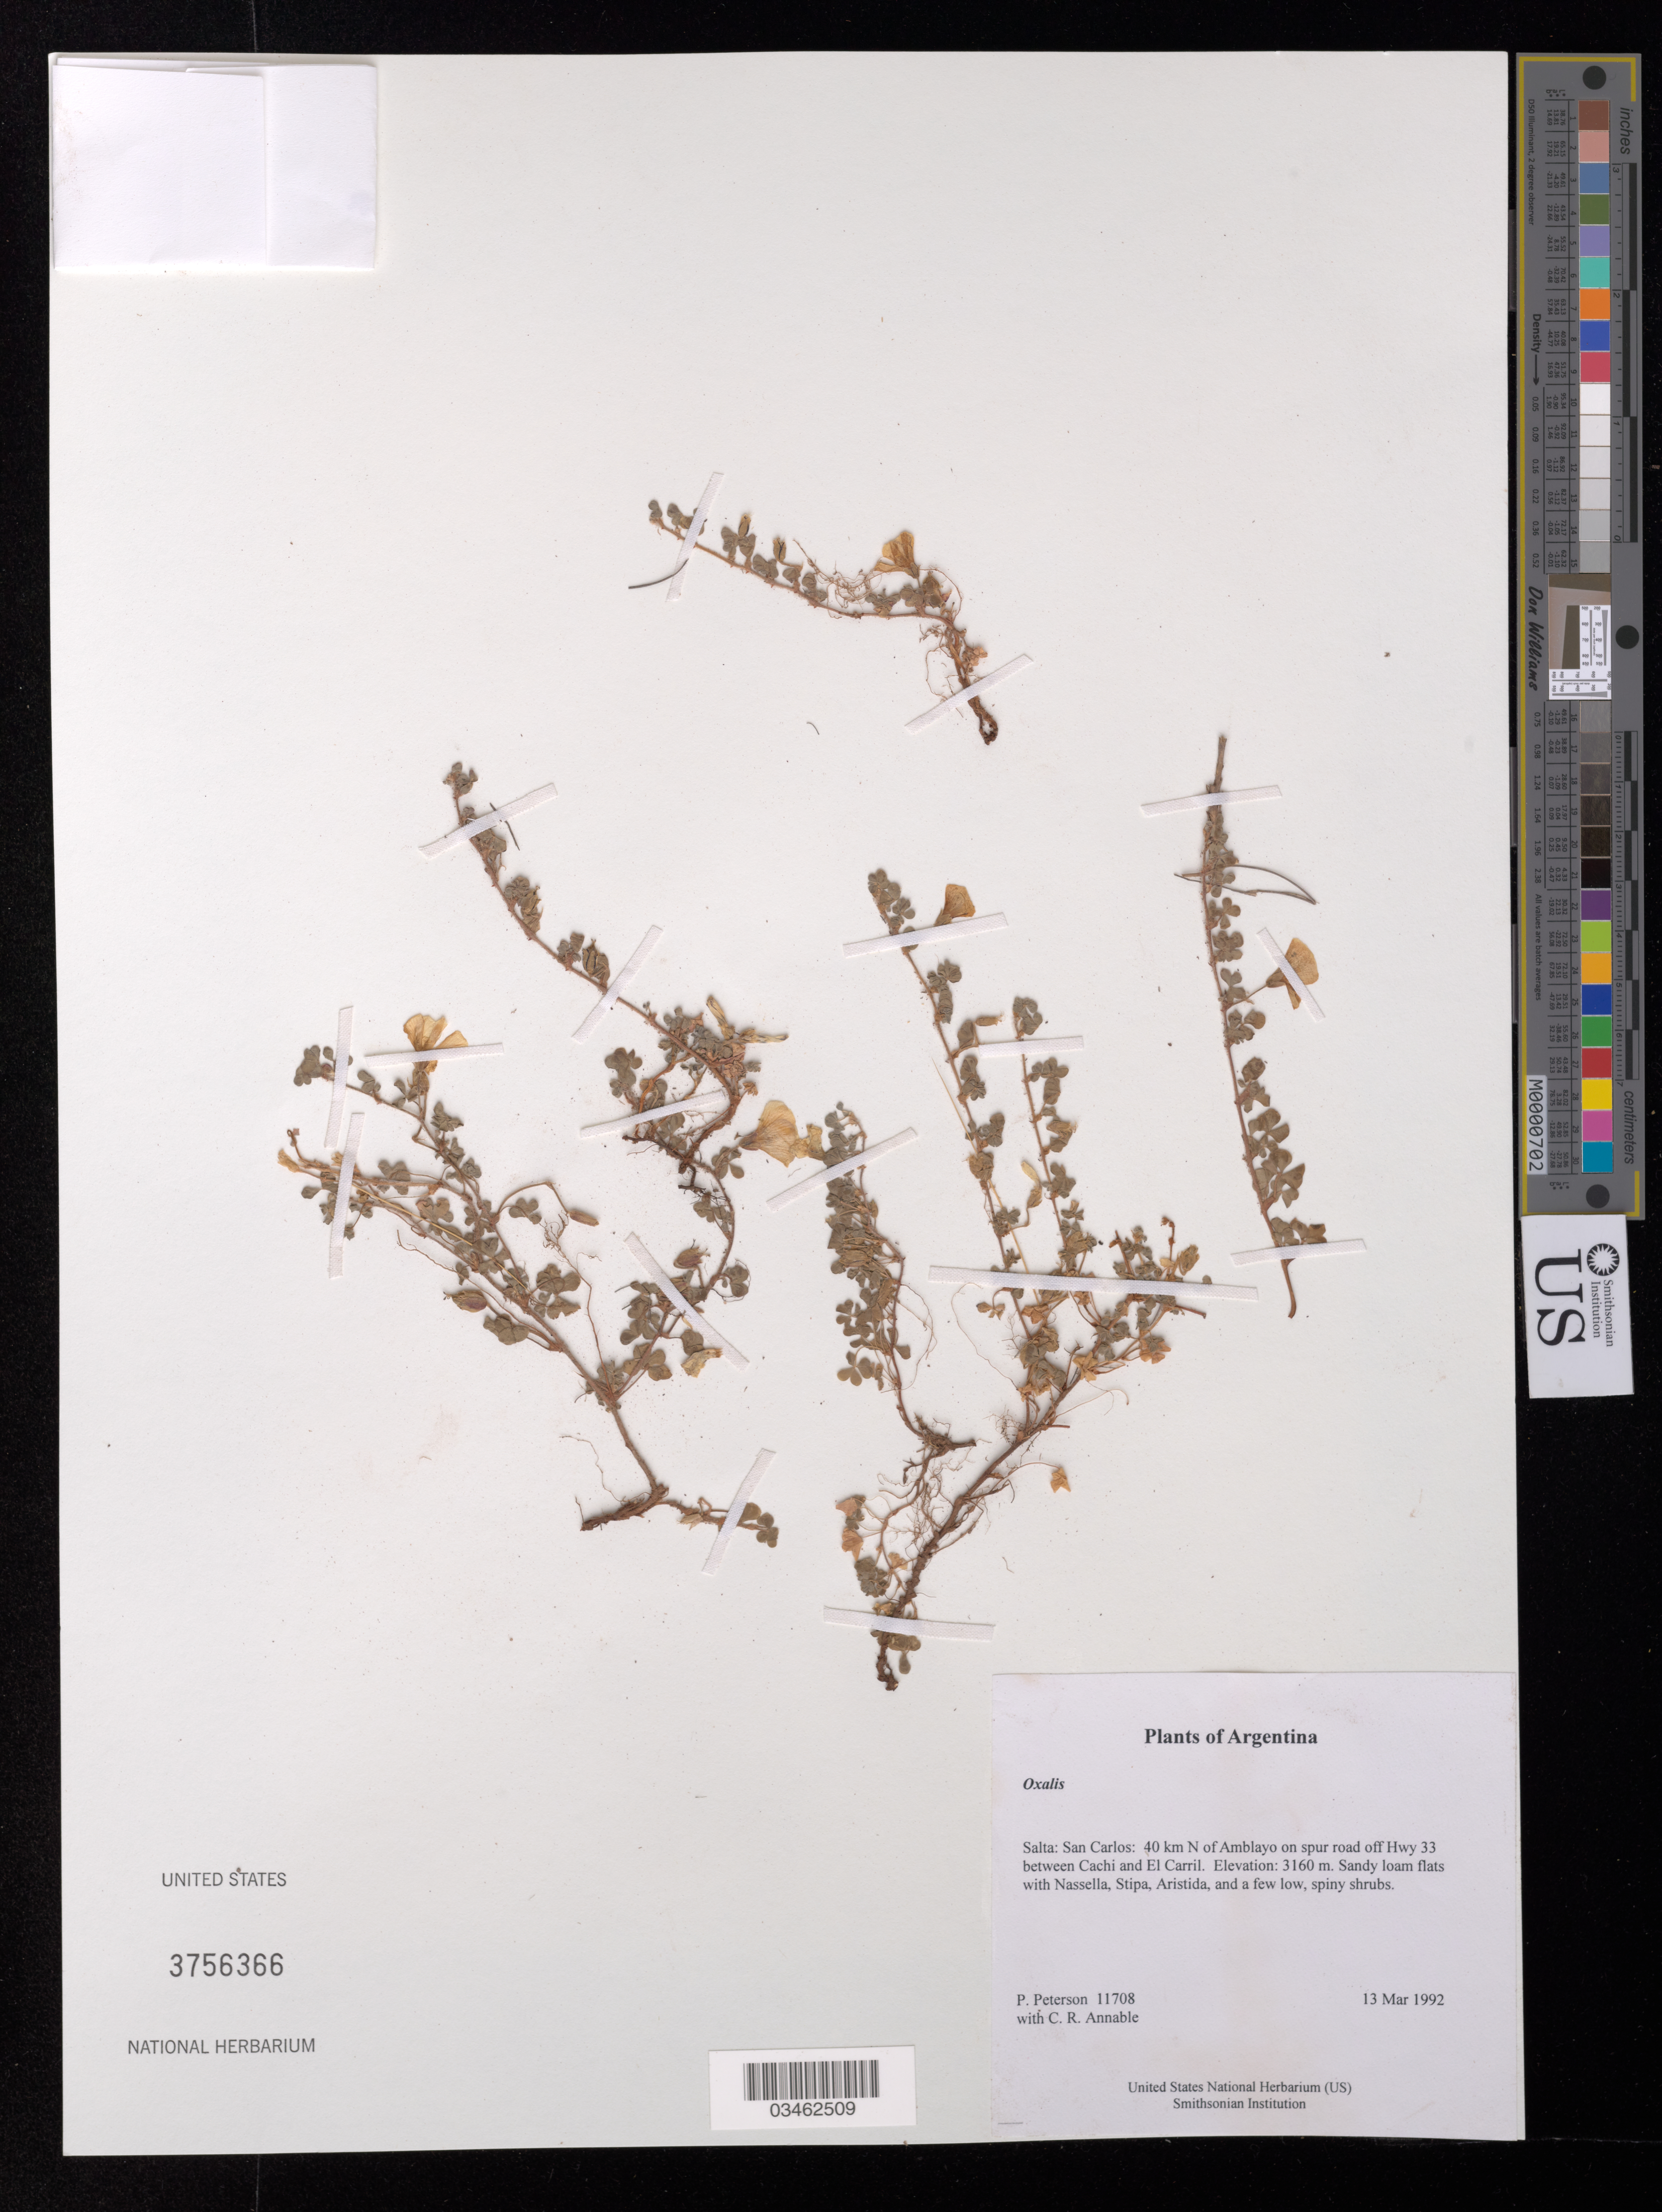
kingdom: Plantae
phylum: Tracheophyta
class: Magnoliopsida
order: Oxalidales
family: Oxalidaceae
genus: Oxalis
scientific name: Oxalis sp.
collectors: P. M. Peterson & C. R. Annable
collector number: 11708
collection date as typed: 13 Mar 1992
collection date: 1992-03-13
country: Argentina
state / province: Salta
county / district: San Carlos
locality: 40 km N of Amblayo on spur road off Hwy 33 between Cachi and El Carril.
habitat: Sandy loam flats with Nassella, Stipa, Aristida, and a few low, spiny shrubs.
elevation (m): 3160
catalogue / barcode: US 3756366